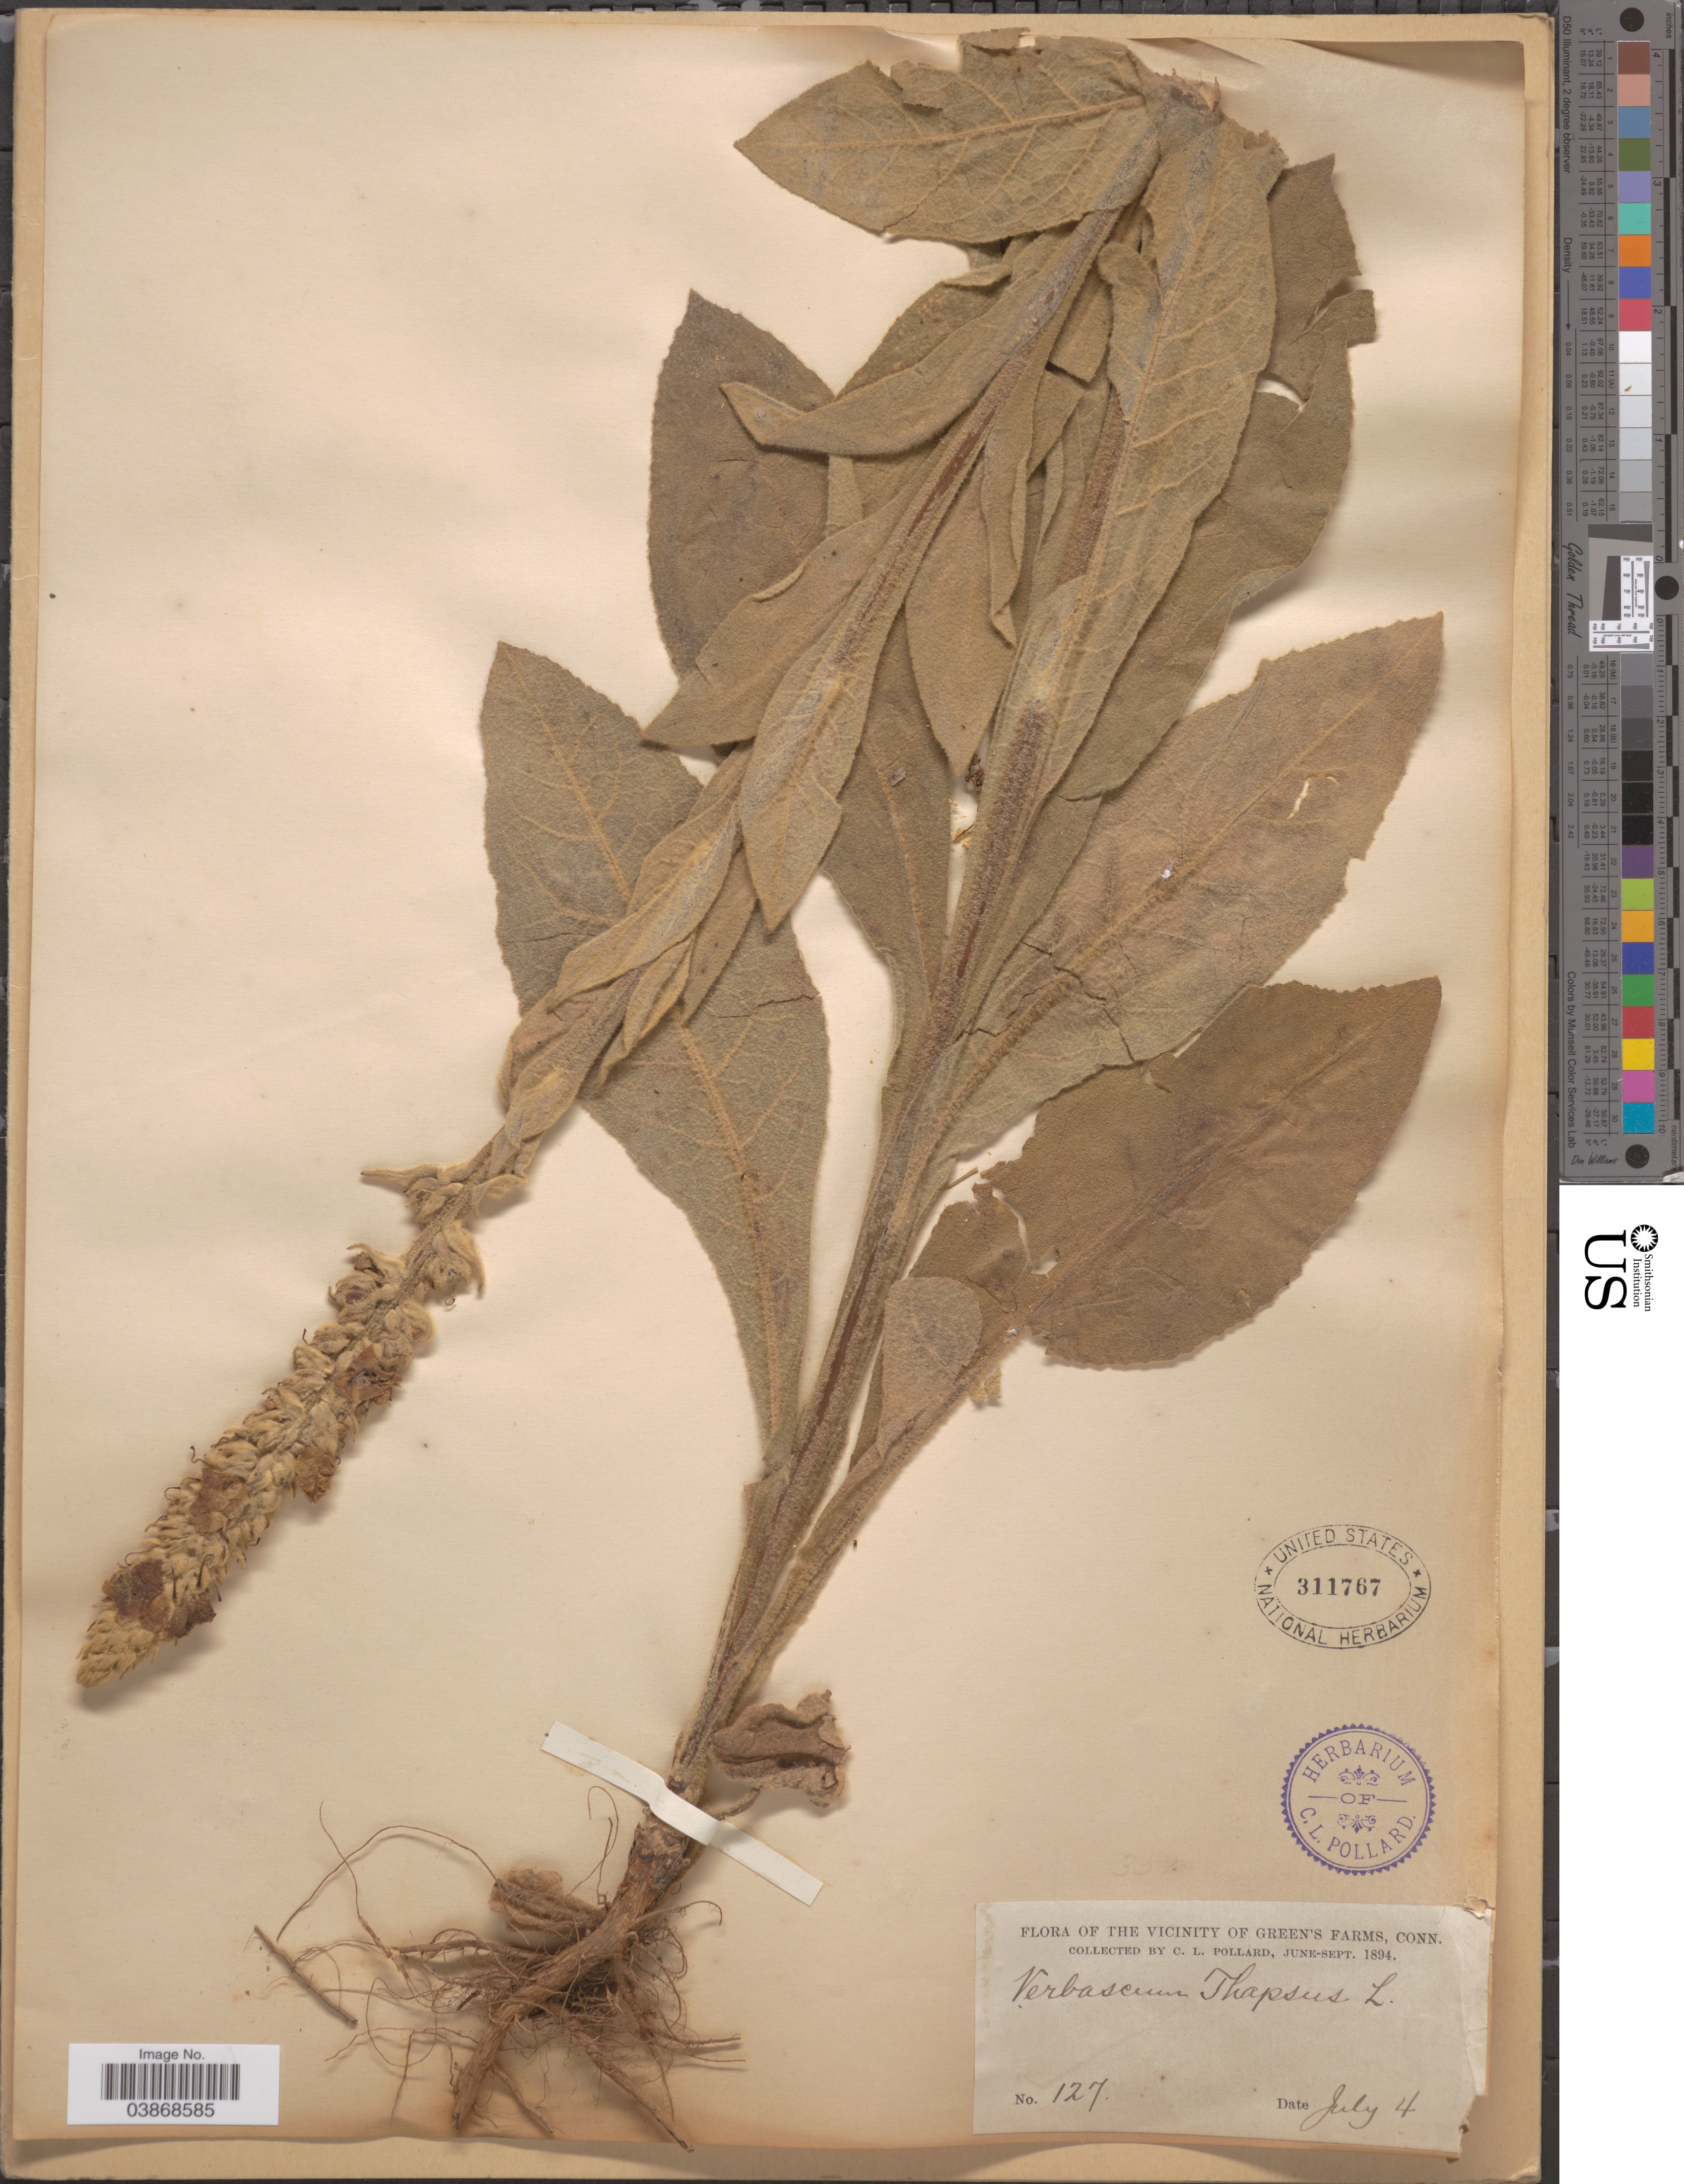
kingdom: Plantae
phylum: Tracheophyta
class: Magnoliopsida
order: Lamiales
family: Scrophulariaceae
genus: Verbascum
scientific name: Verbascum thapsus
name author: L.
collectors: C. L. Pollard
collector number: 127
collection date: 1894-07-04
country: United States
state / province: Connecticut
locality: The vicinity of Green's Farms.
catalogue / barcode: US 311767